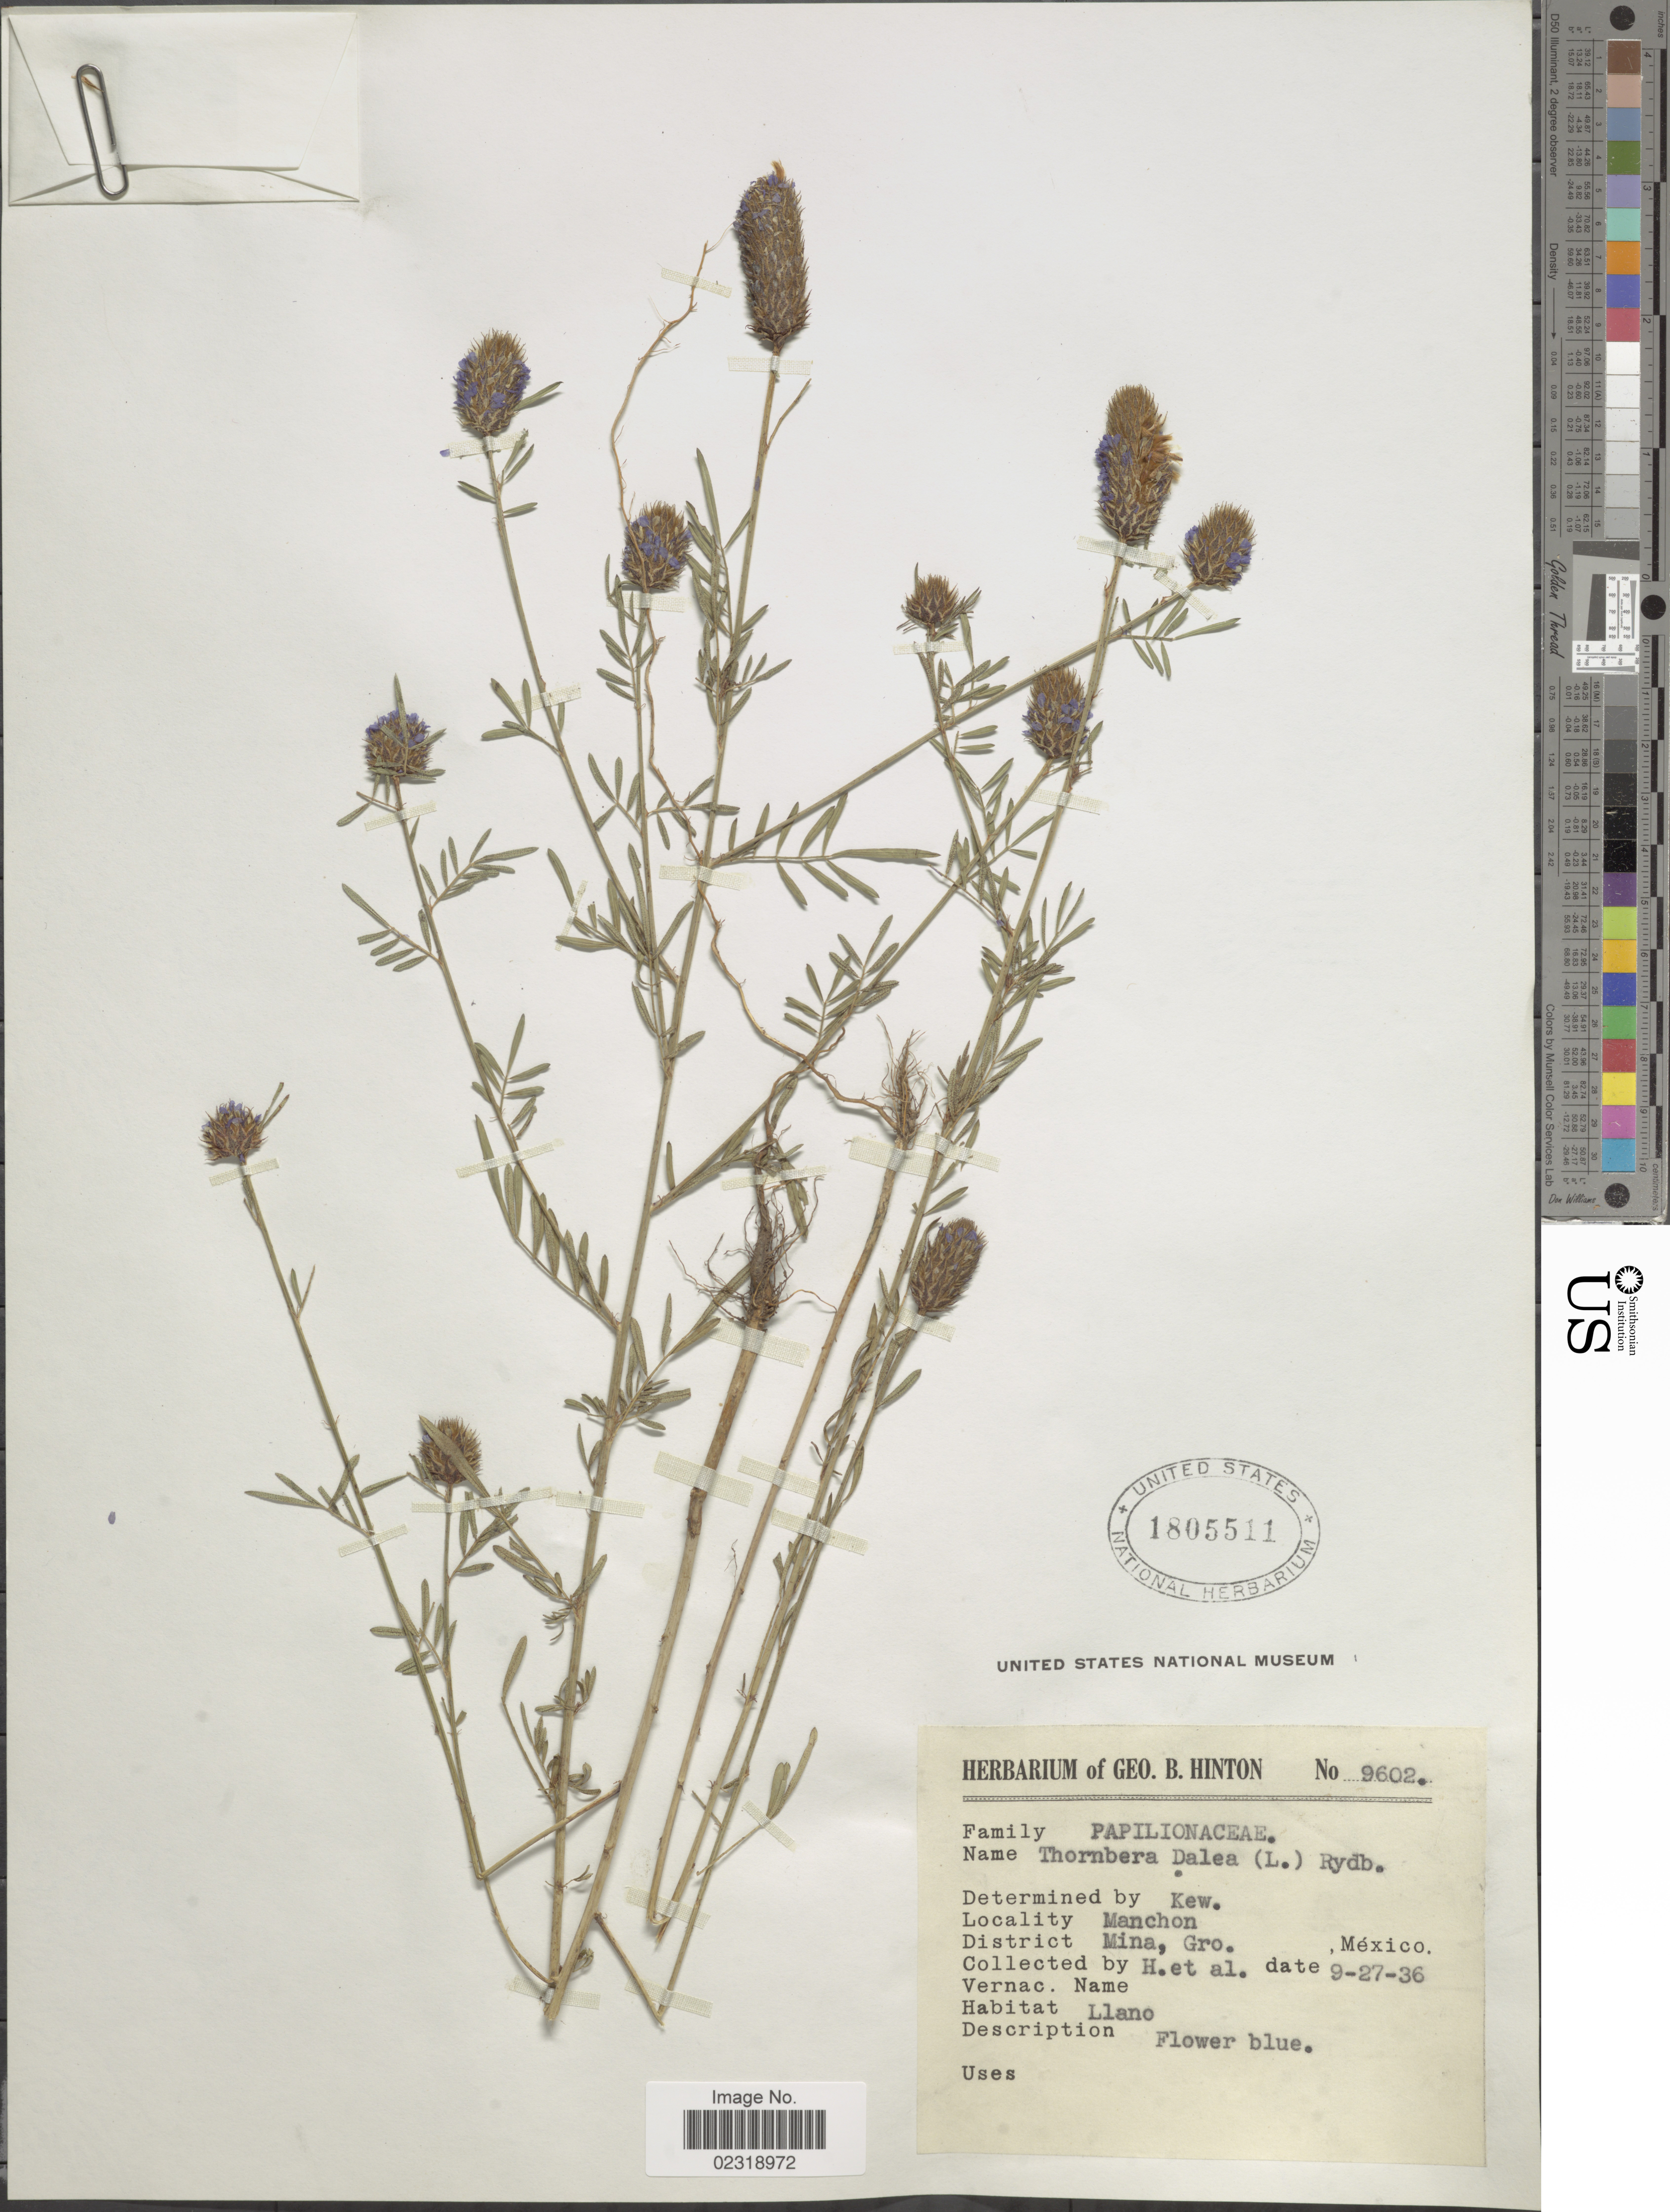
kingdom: Plantae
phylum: Tracheophyta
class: Magnoliopsida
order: Fabales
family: Fabaceae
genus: Dalea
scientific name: Dalea cliffortiana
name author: Willd.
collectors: G. B. Hinton & et al.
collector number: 9602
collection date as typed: Transcribed d/m/y: 27/9/36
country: Mexico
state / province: Guerrero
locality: Manchon, District Mina, llano.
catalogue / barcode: US 1805511